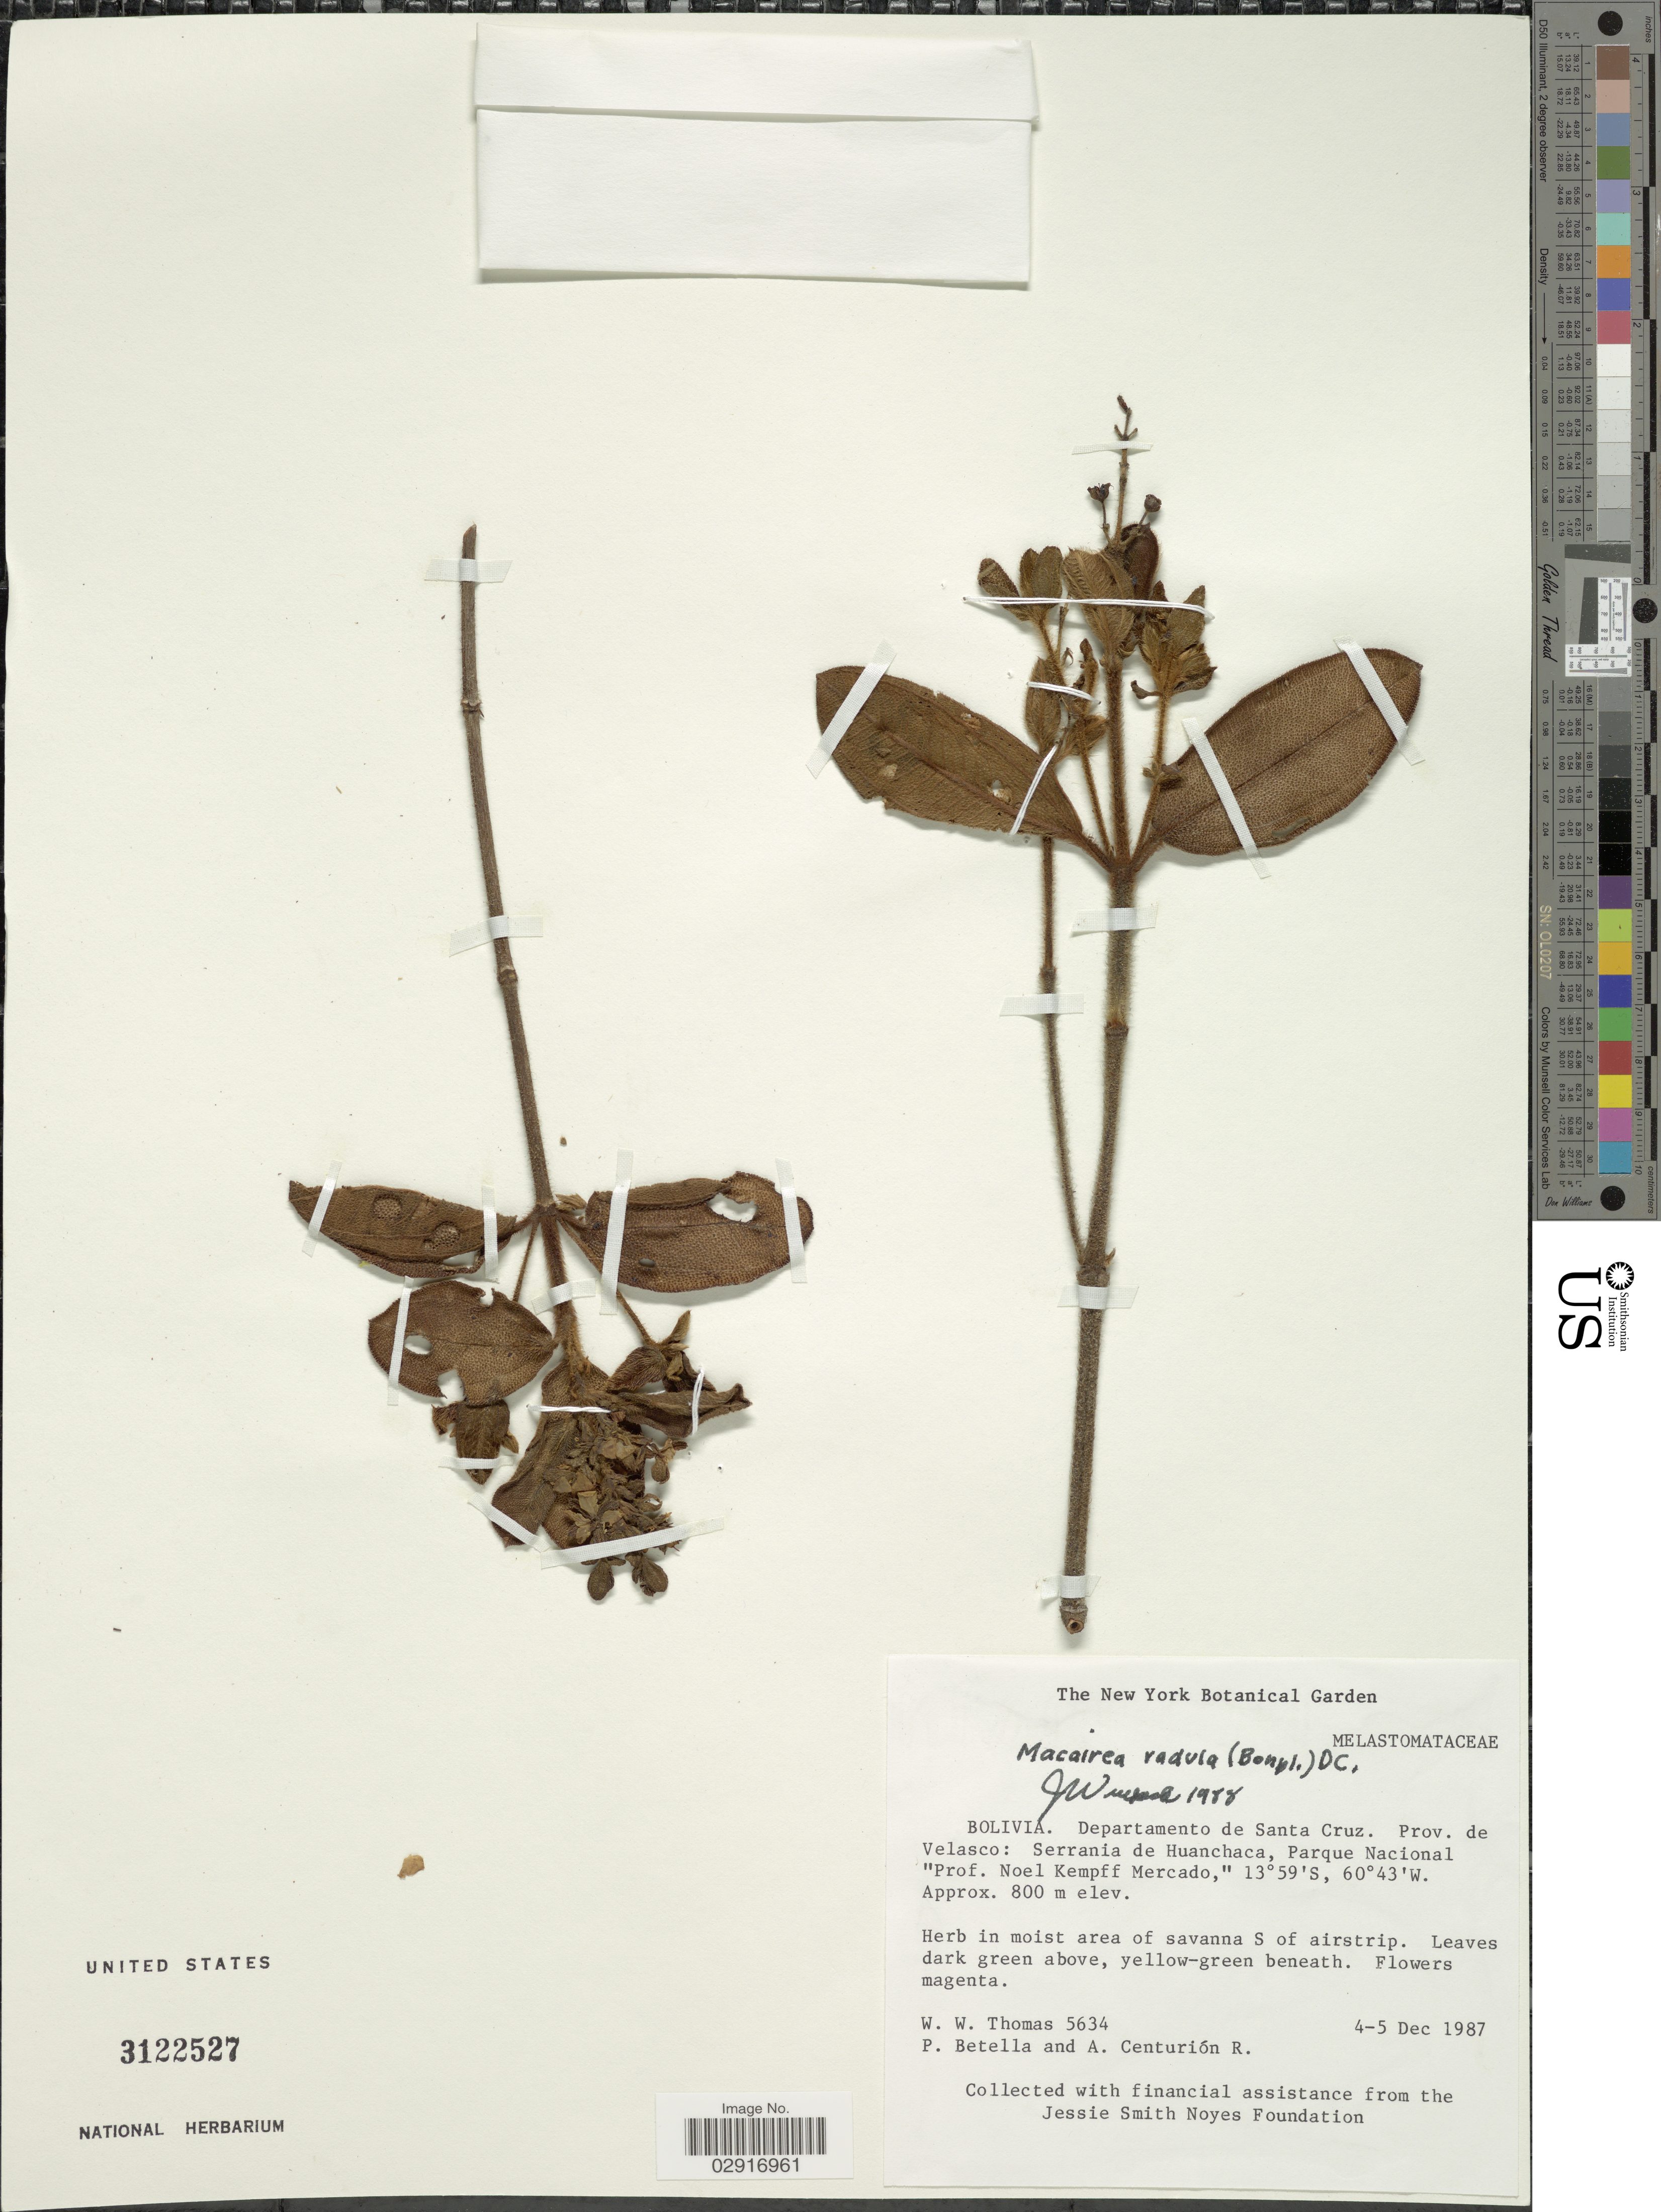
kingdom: Plantae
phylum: Tracheophyta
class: Magnoliopsida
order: Myrtales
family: Melastomataceae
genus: Macairea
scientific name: Macairea radula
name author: (Bonpl.) DC.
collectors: W. Thomas, P. Betella & A. Centurión R.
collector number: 5634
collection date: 1987-12-04/1987-12-05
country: Bolivia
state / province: Santa Cruz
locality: Departamento de Santa Cruz. Prov. de Velasco: Serrania de Huanchac, Parque Nacional Prof. Noel Kempff Mercado.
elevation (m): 800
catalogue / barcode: US 3122527